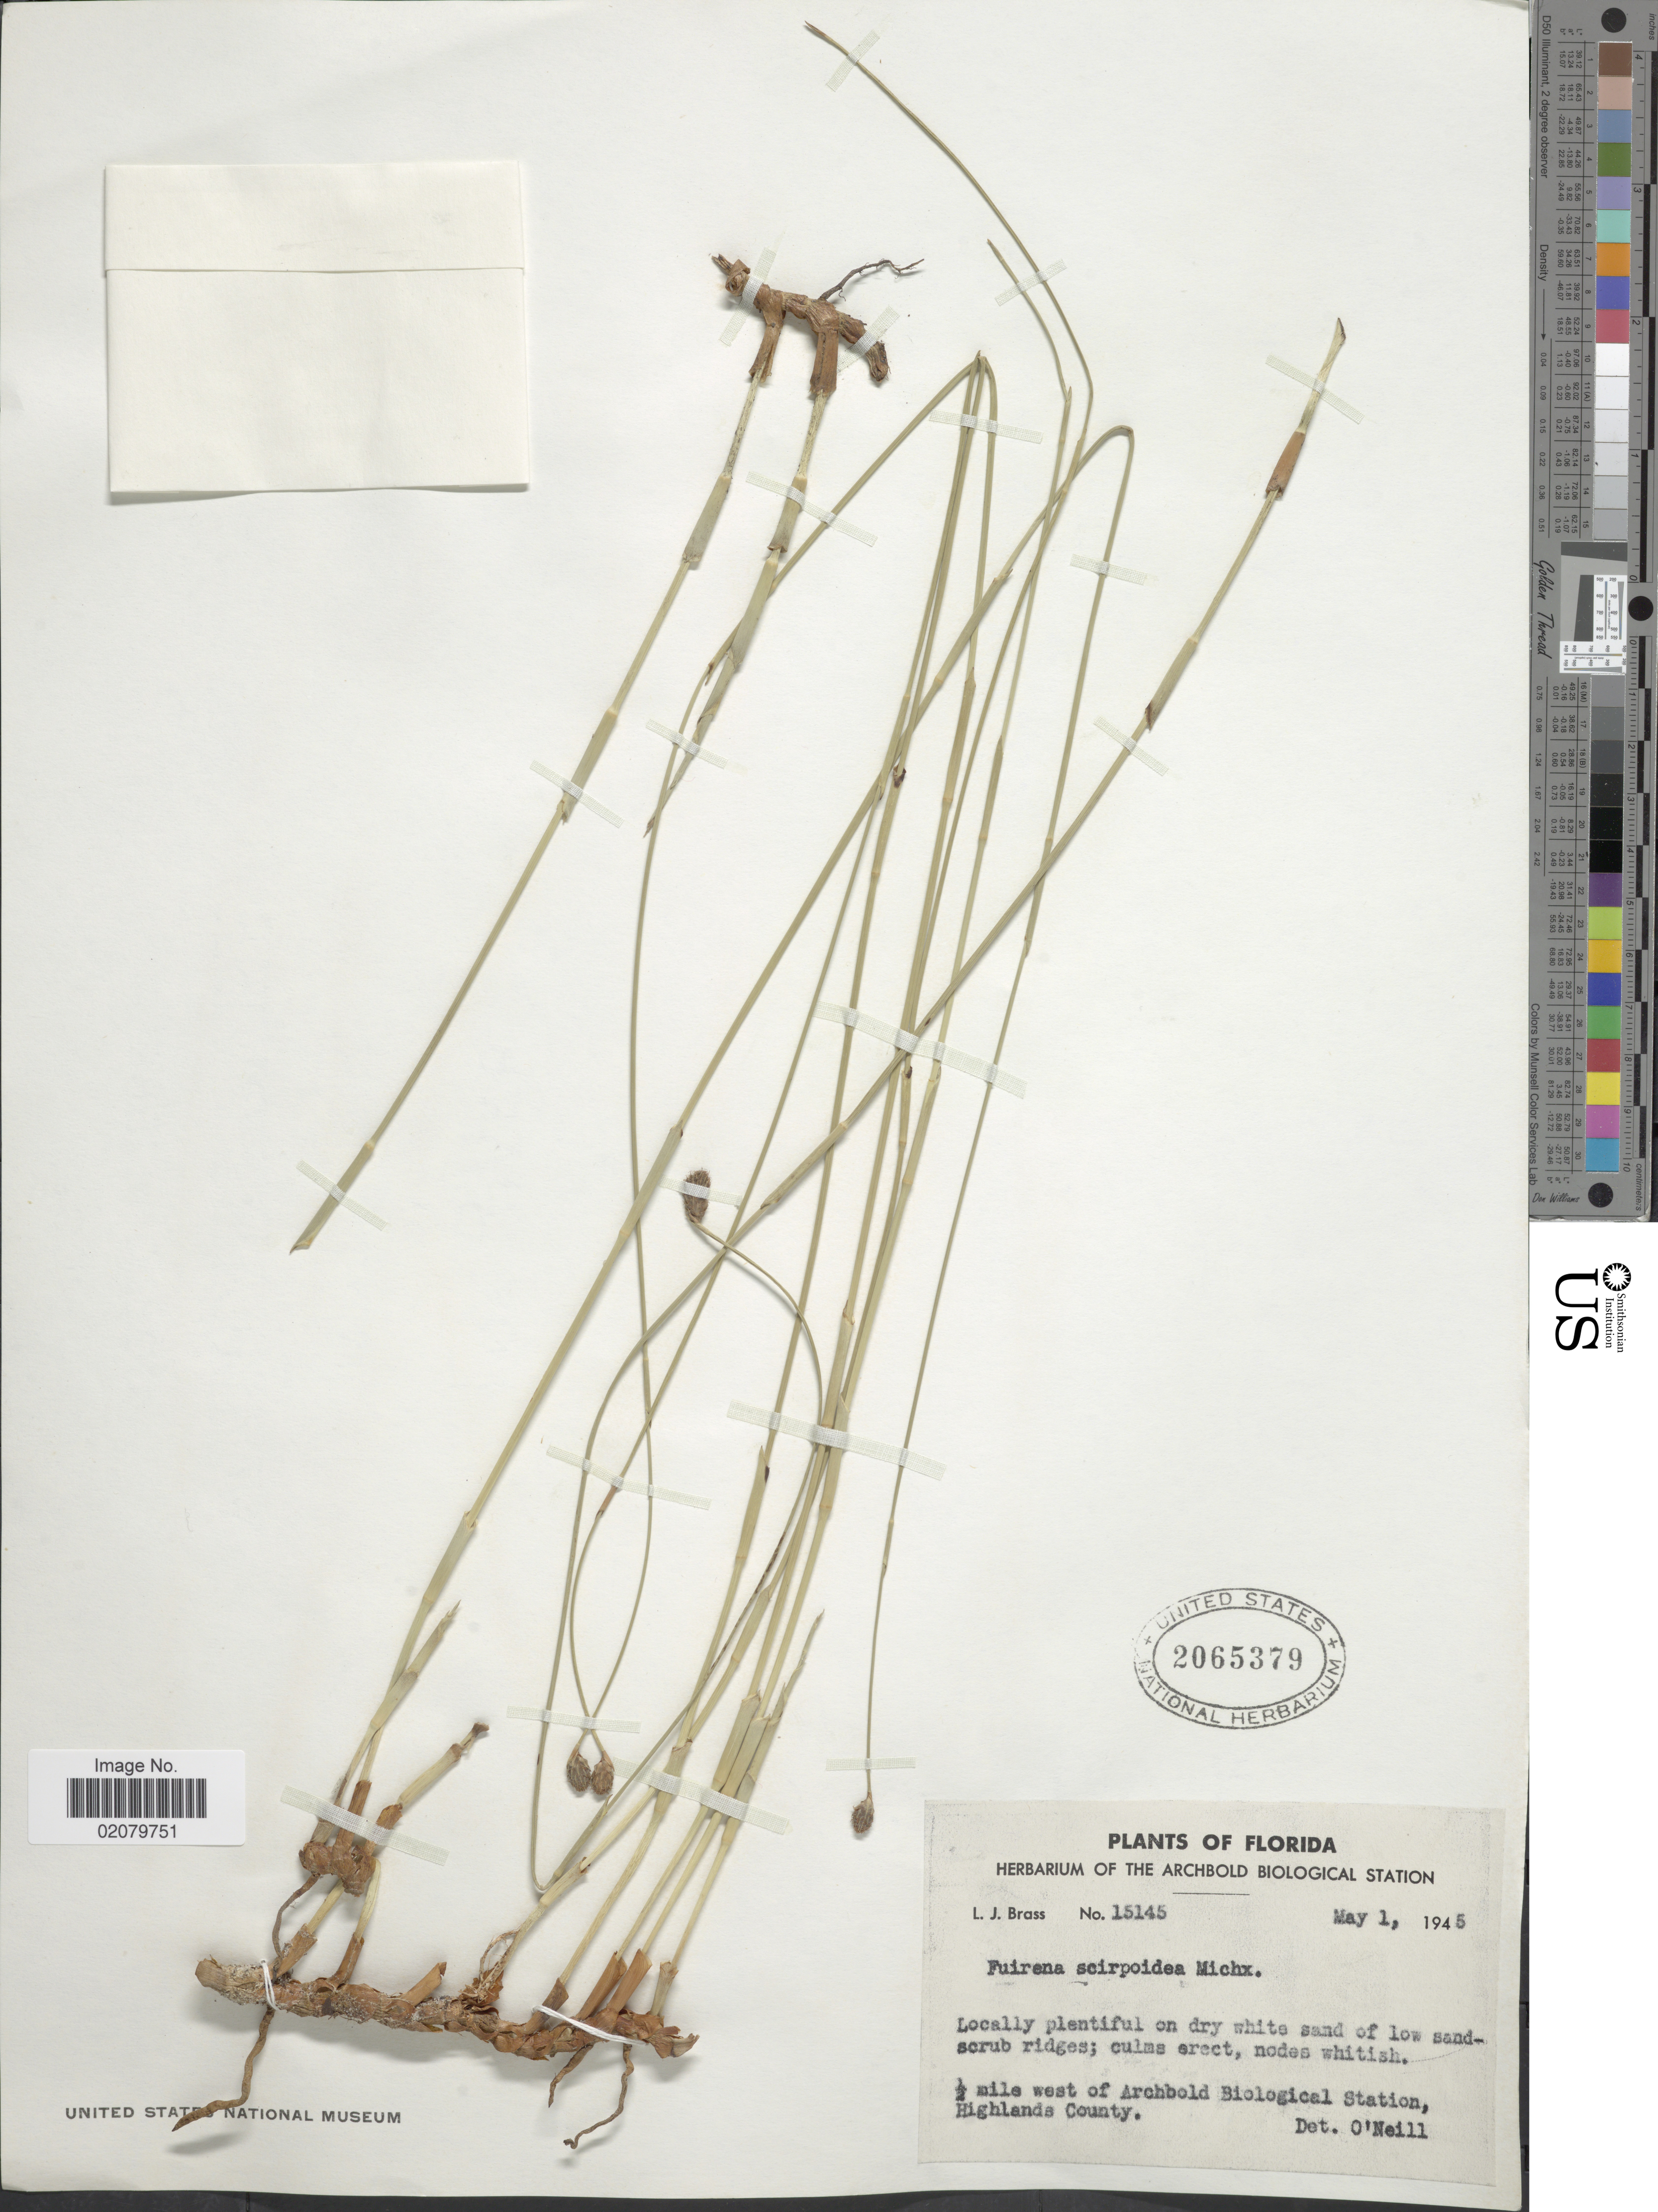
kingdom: Plantae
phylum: Tracheophyta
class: Liliopsida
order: Poales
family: Cyperaceae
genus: Fuirena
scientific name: Fuirena scirpoidea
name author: Michx.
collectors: L. J. Brass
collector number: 15145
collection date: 1945-05-01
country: United States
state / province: Florida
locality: ½ mile west of Archbold Biological Station, Highlands County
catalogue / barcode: US 2065379